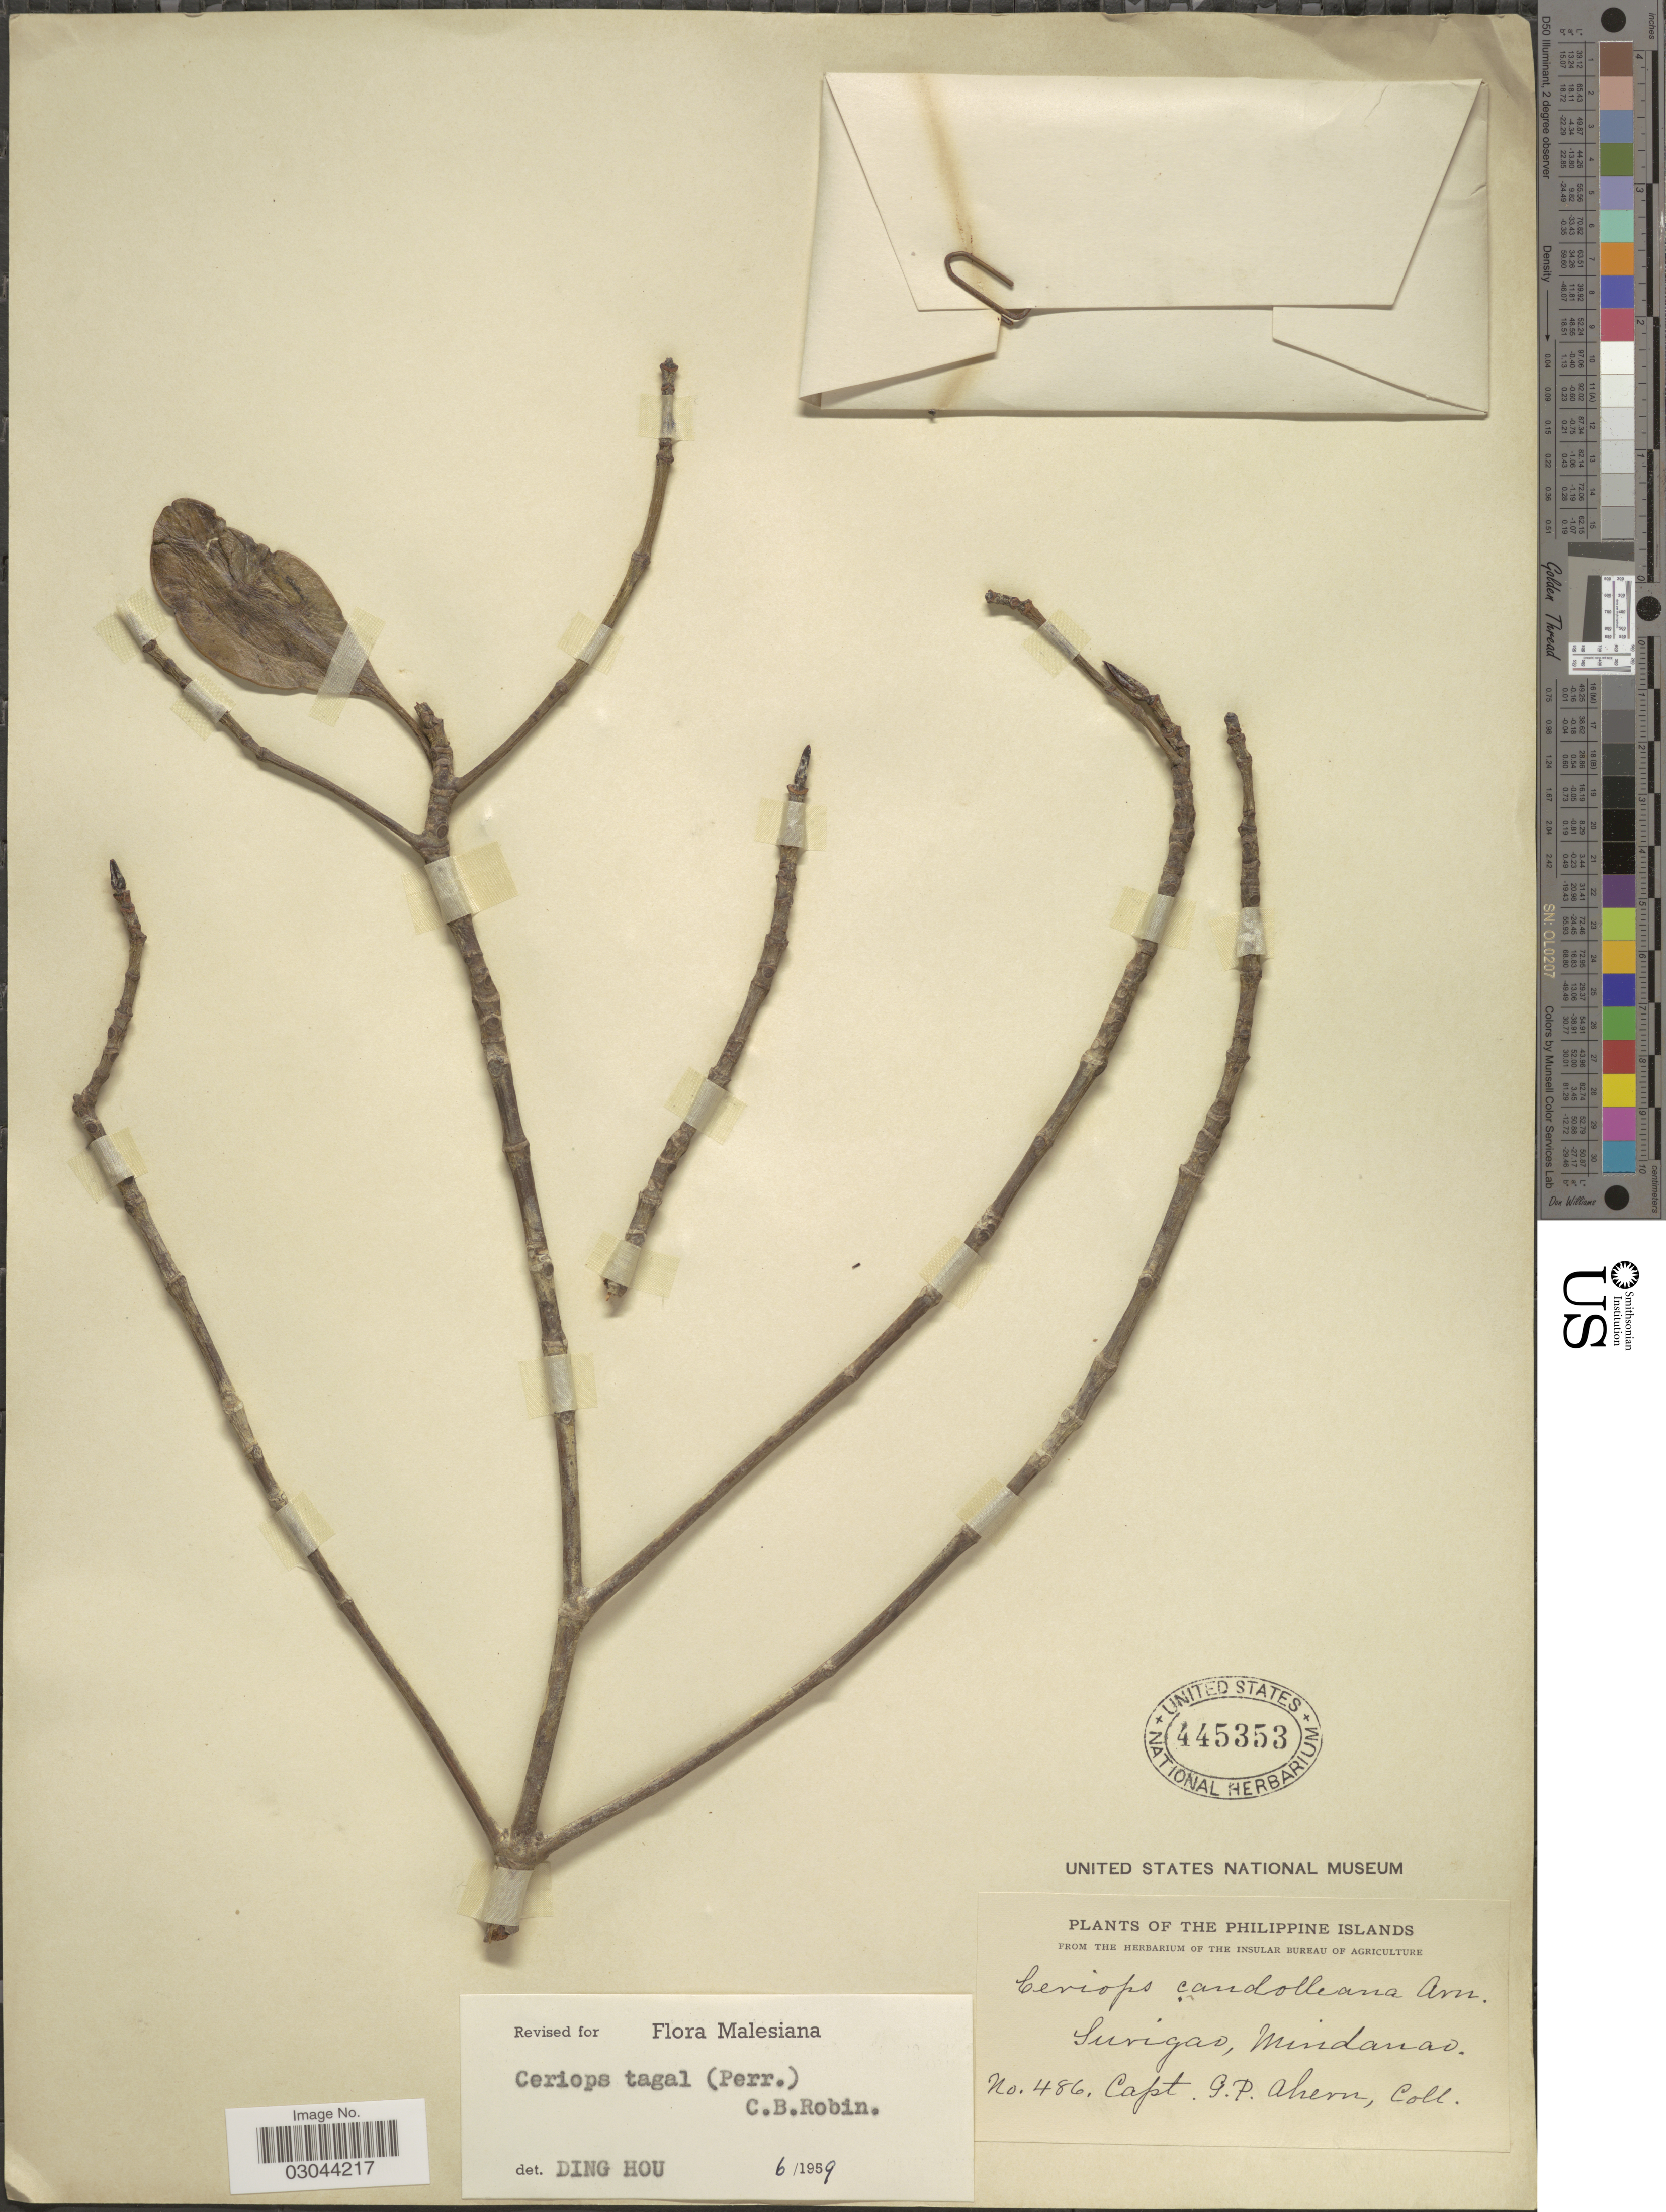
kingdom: Plantae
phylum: Tracheophyta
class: Magnoliopsida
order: Malpighiales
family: Rhizophoraceae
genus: Ceriops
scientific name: Ceriops tagal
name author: (Perr.) C.B. Rob.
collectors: G. Ahern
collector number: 486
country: Philippines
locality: The Philippine Islands. Surigao, Mindanao.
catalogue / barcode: US 445353